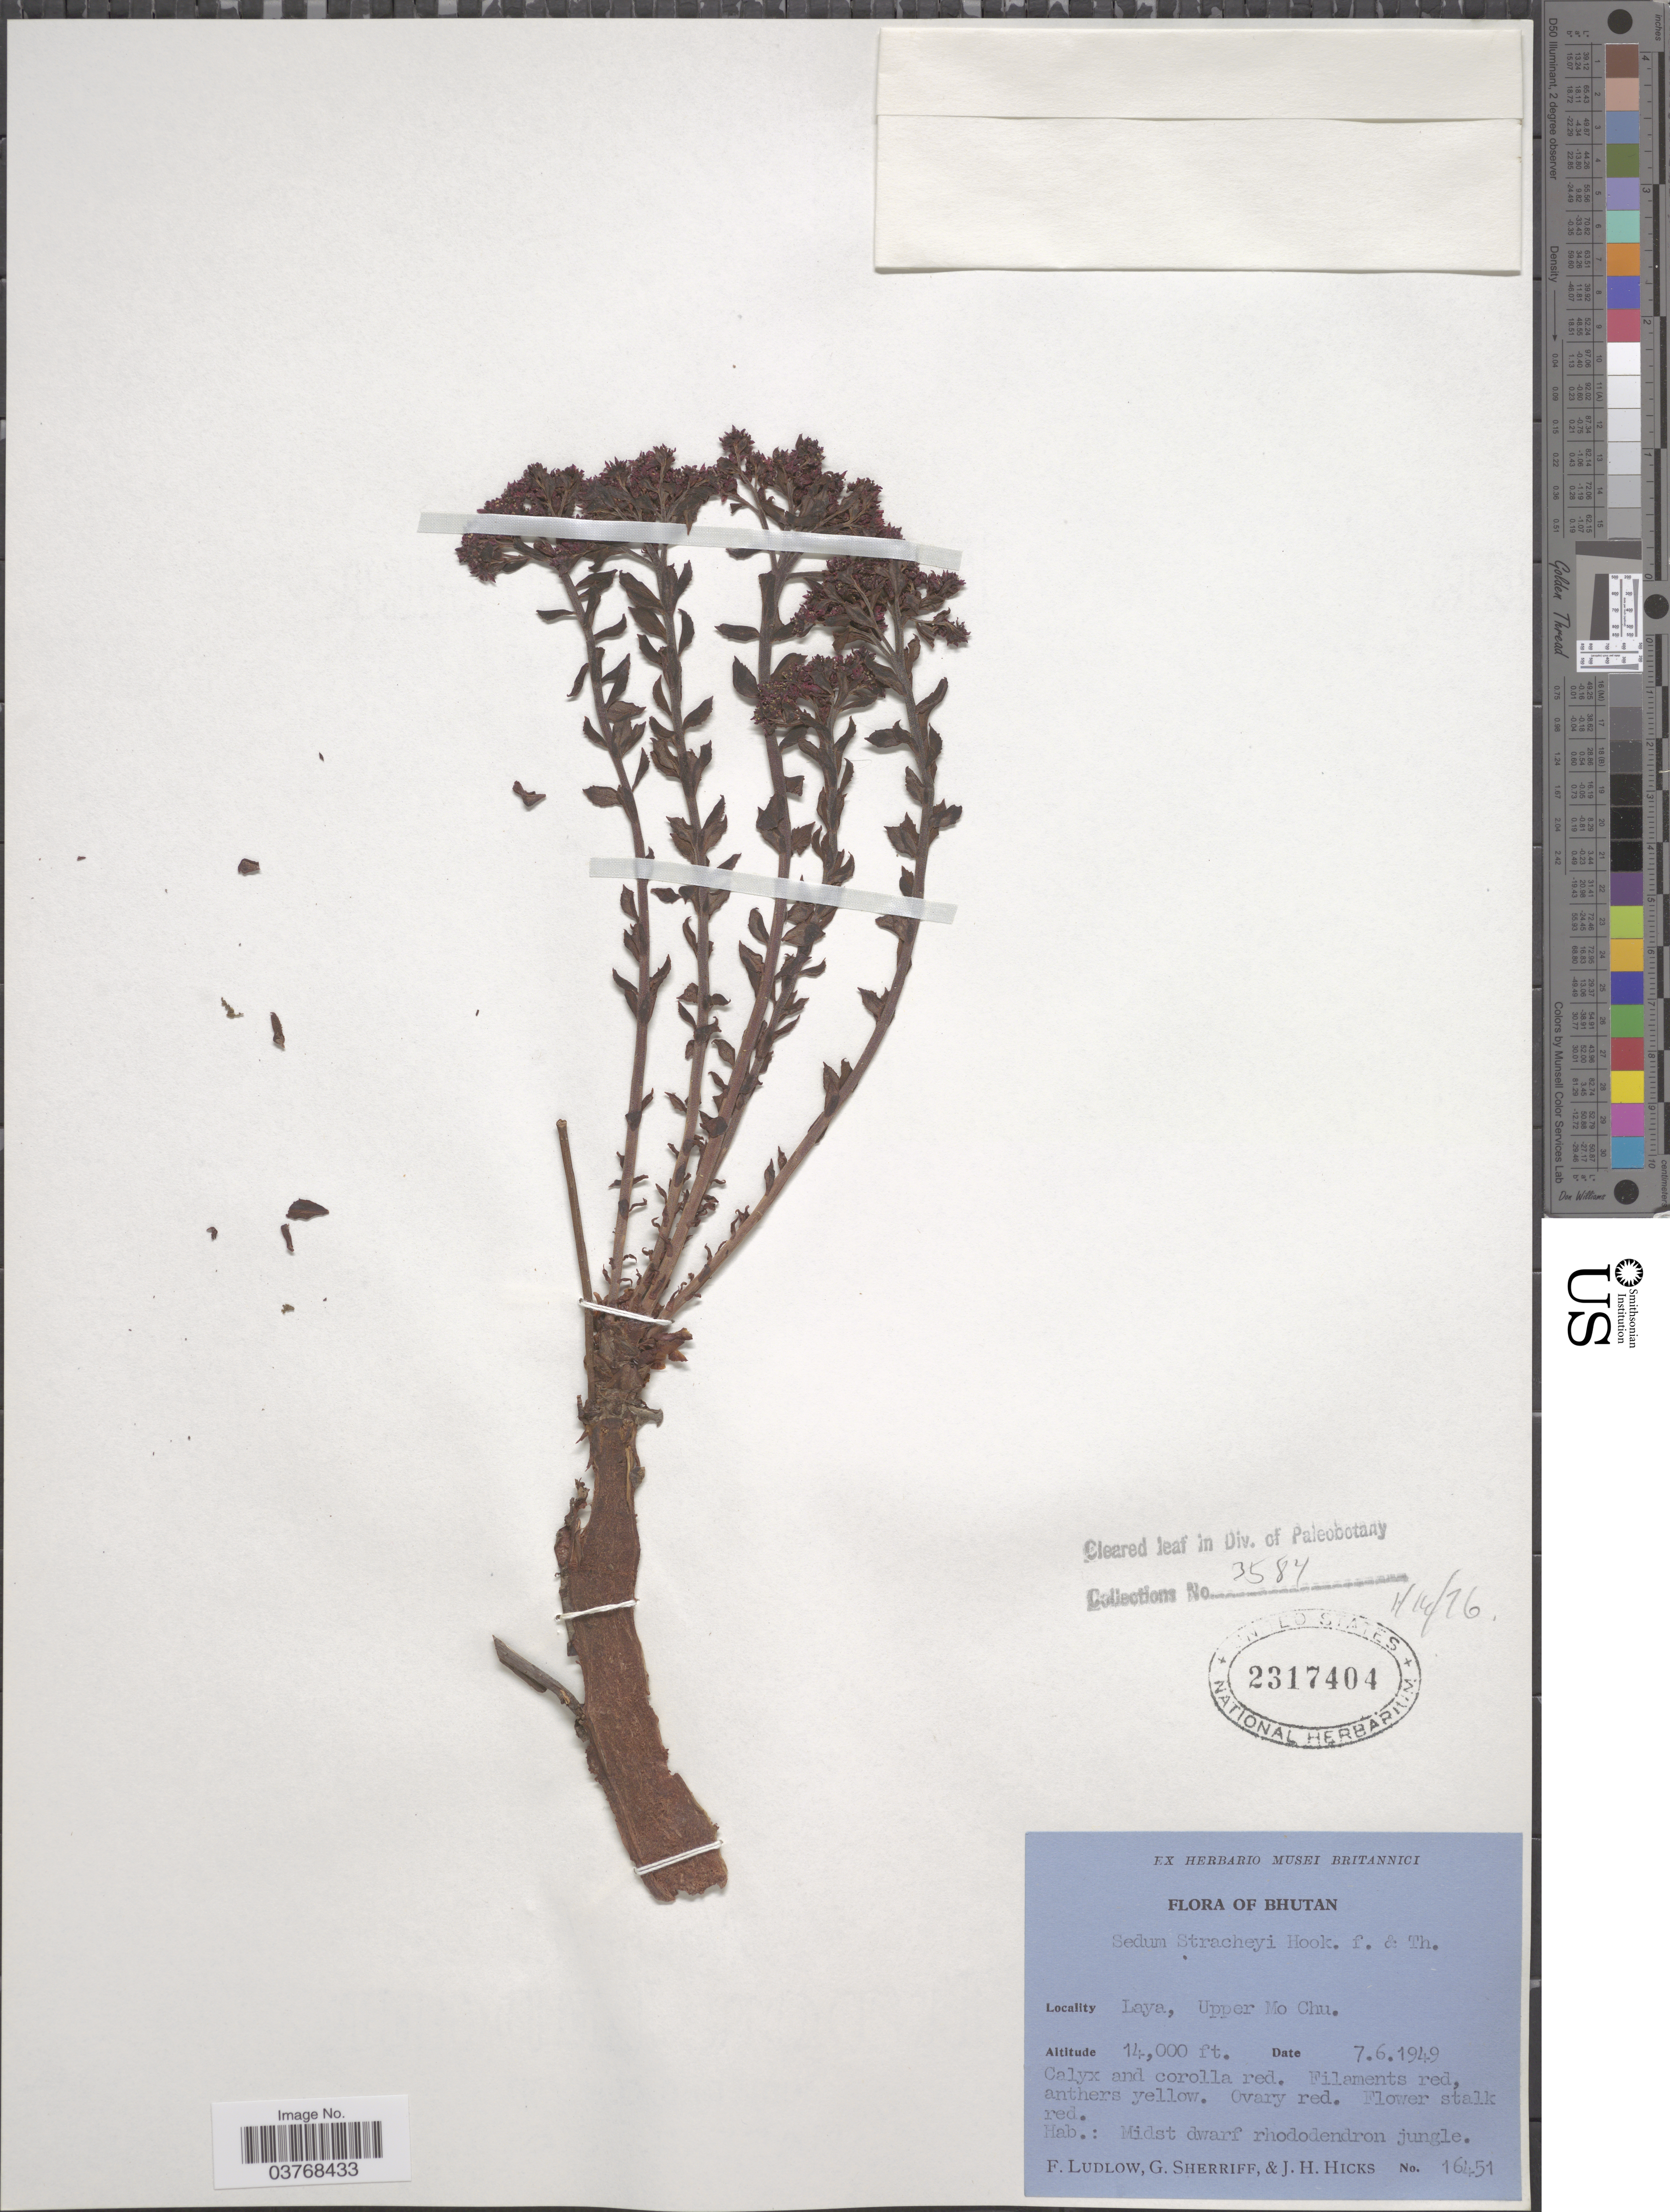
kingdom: Plantae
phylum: Tracheophyta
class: Magnoliopsida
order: Saxifragales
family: Crassulaceae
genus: Rhodiola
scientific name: Rhodiola tibetica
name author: (Hook. f. & Thomson) S.H. Fu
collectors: F. Ludlow, G. Sherriff & J. H. Hicks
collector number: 16451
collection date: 1949-06-07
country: Bhutan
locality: Laya, Upper Mo Chu.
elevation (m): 4267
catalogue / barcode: US 2317404